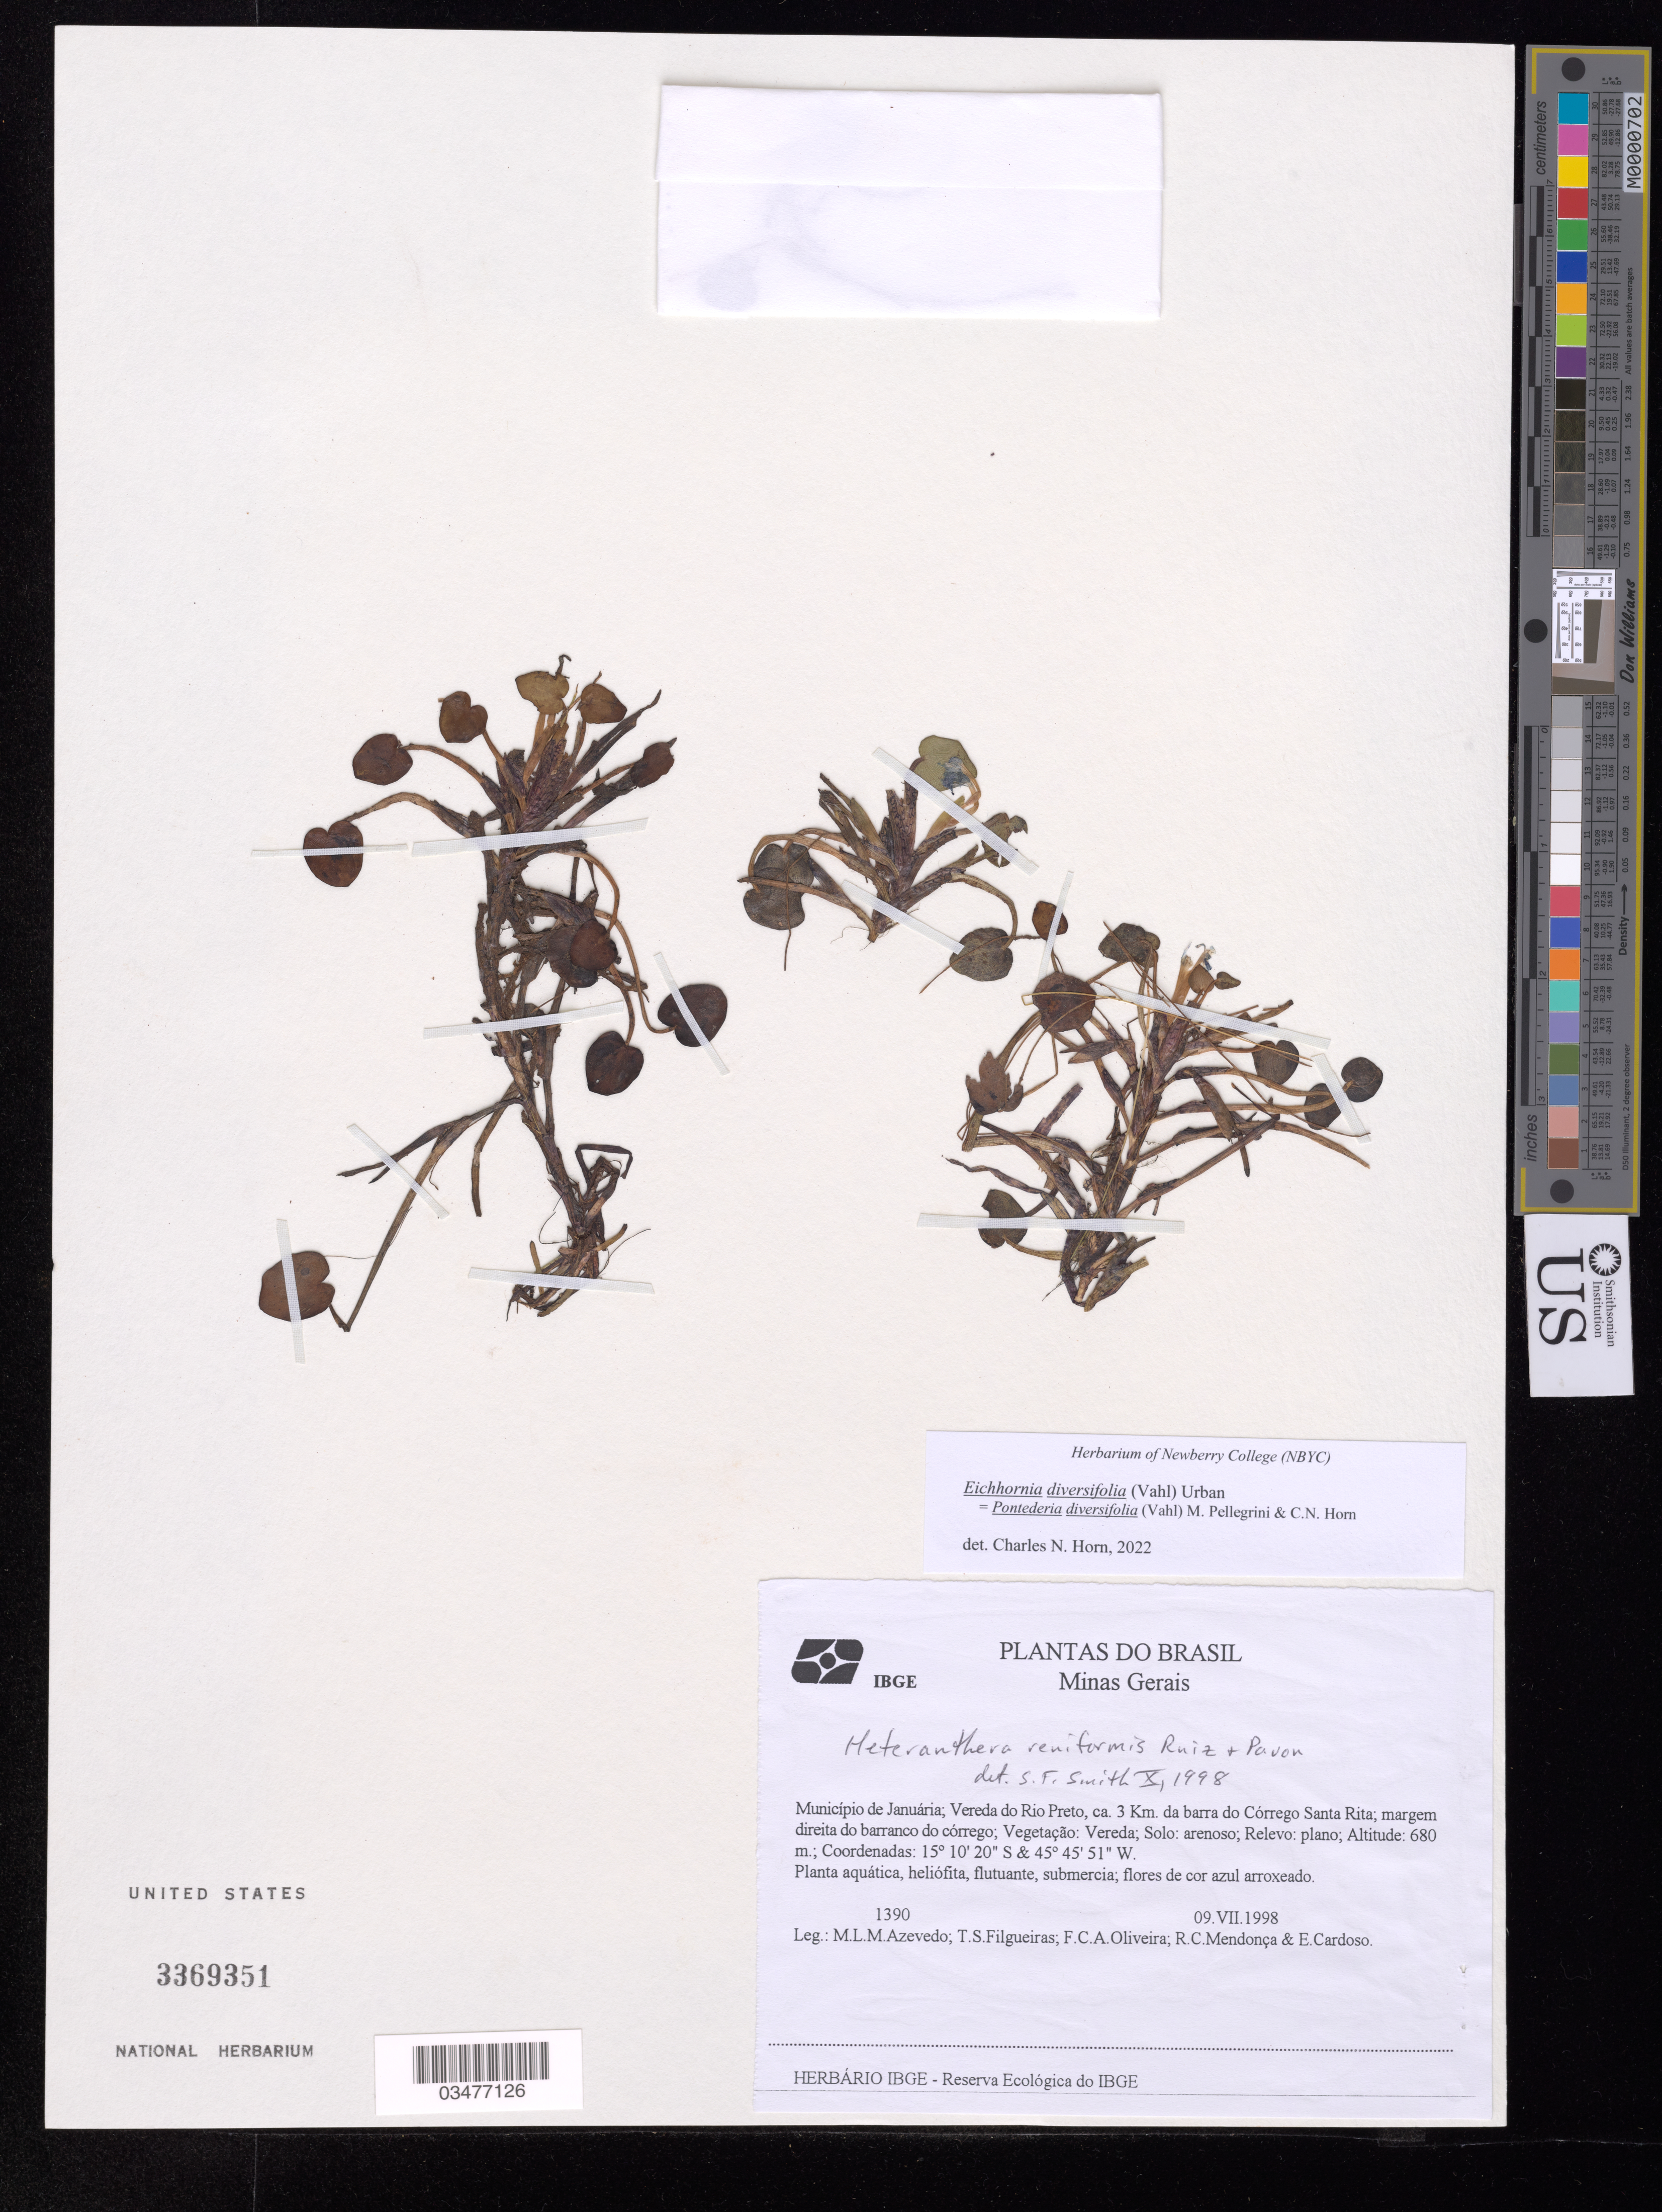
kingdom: Plantae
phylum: Tracheophyta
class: Liliopsida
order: Commelinales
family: Pontederiaceae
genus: Eichhornia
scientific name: Eichhornia diversifolia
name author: (Vahl) Urb.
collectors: M. L. M. Azevedo, T. S. Filgueiras, F. C. A. Oliveira, R. Mendonça & E. Cardoso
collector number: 1390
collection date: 1998-07-09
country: Brazil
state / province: Minas Gerais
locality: Município de Januária, Vereda do Rio Preto, ca. 3 Km. da barra do Córrego Santa Rita, margem direita do barranco do córrego.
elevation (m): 680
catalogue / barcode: US 3369351